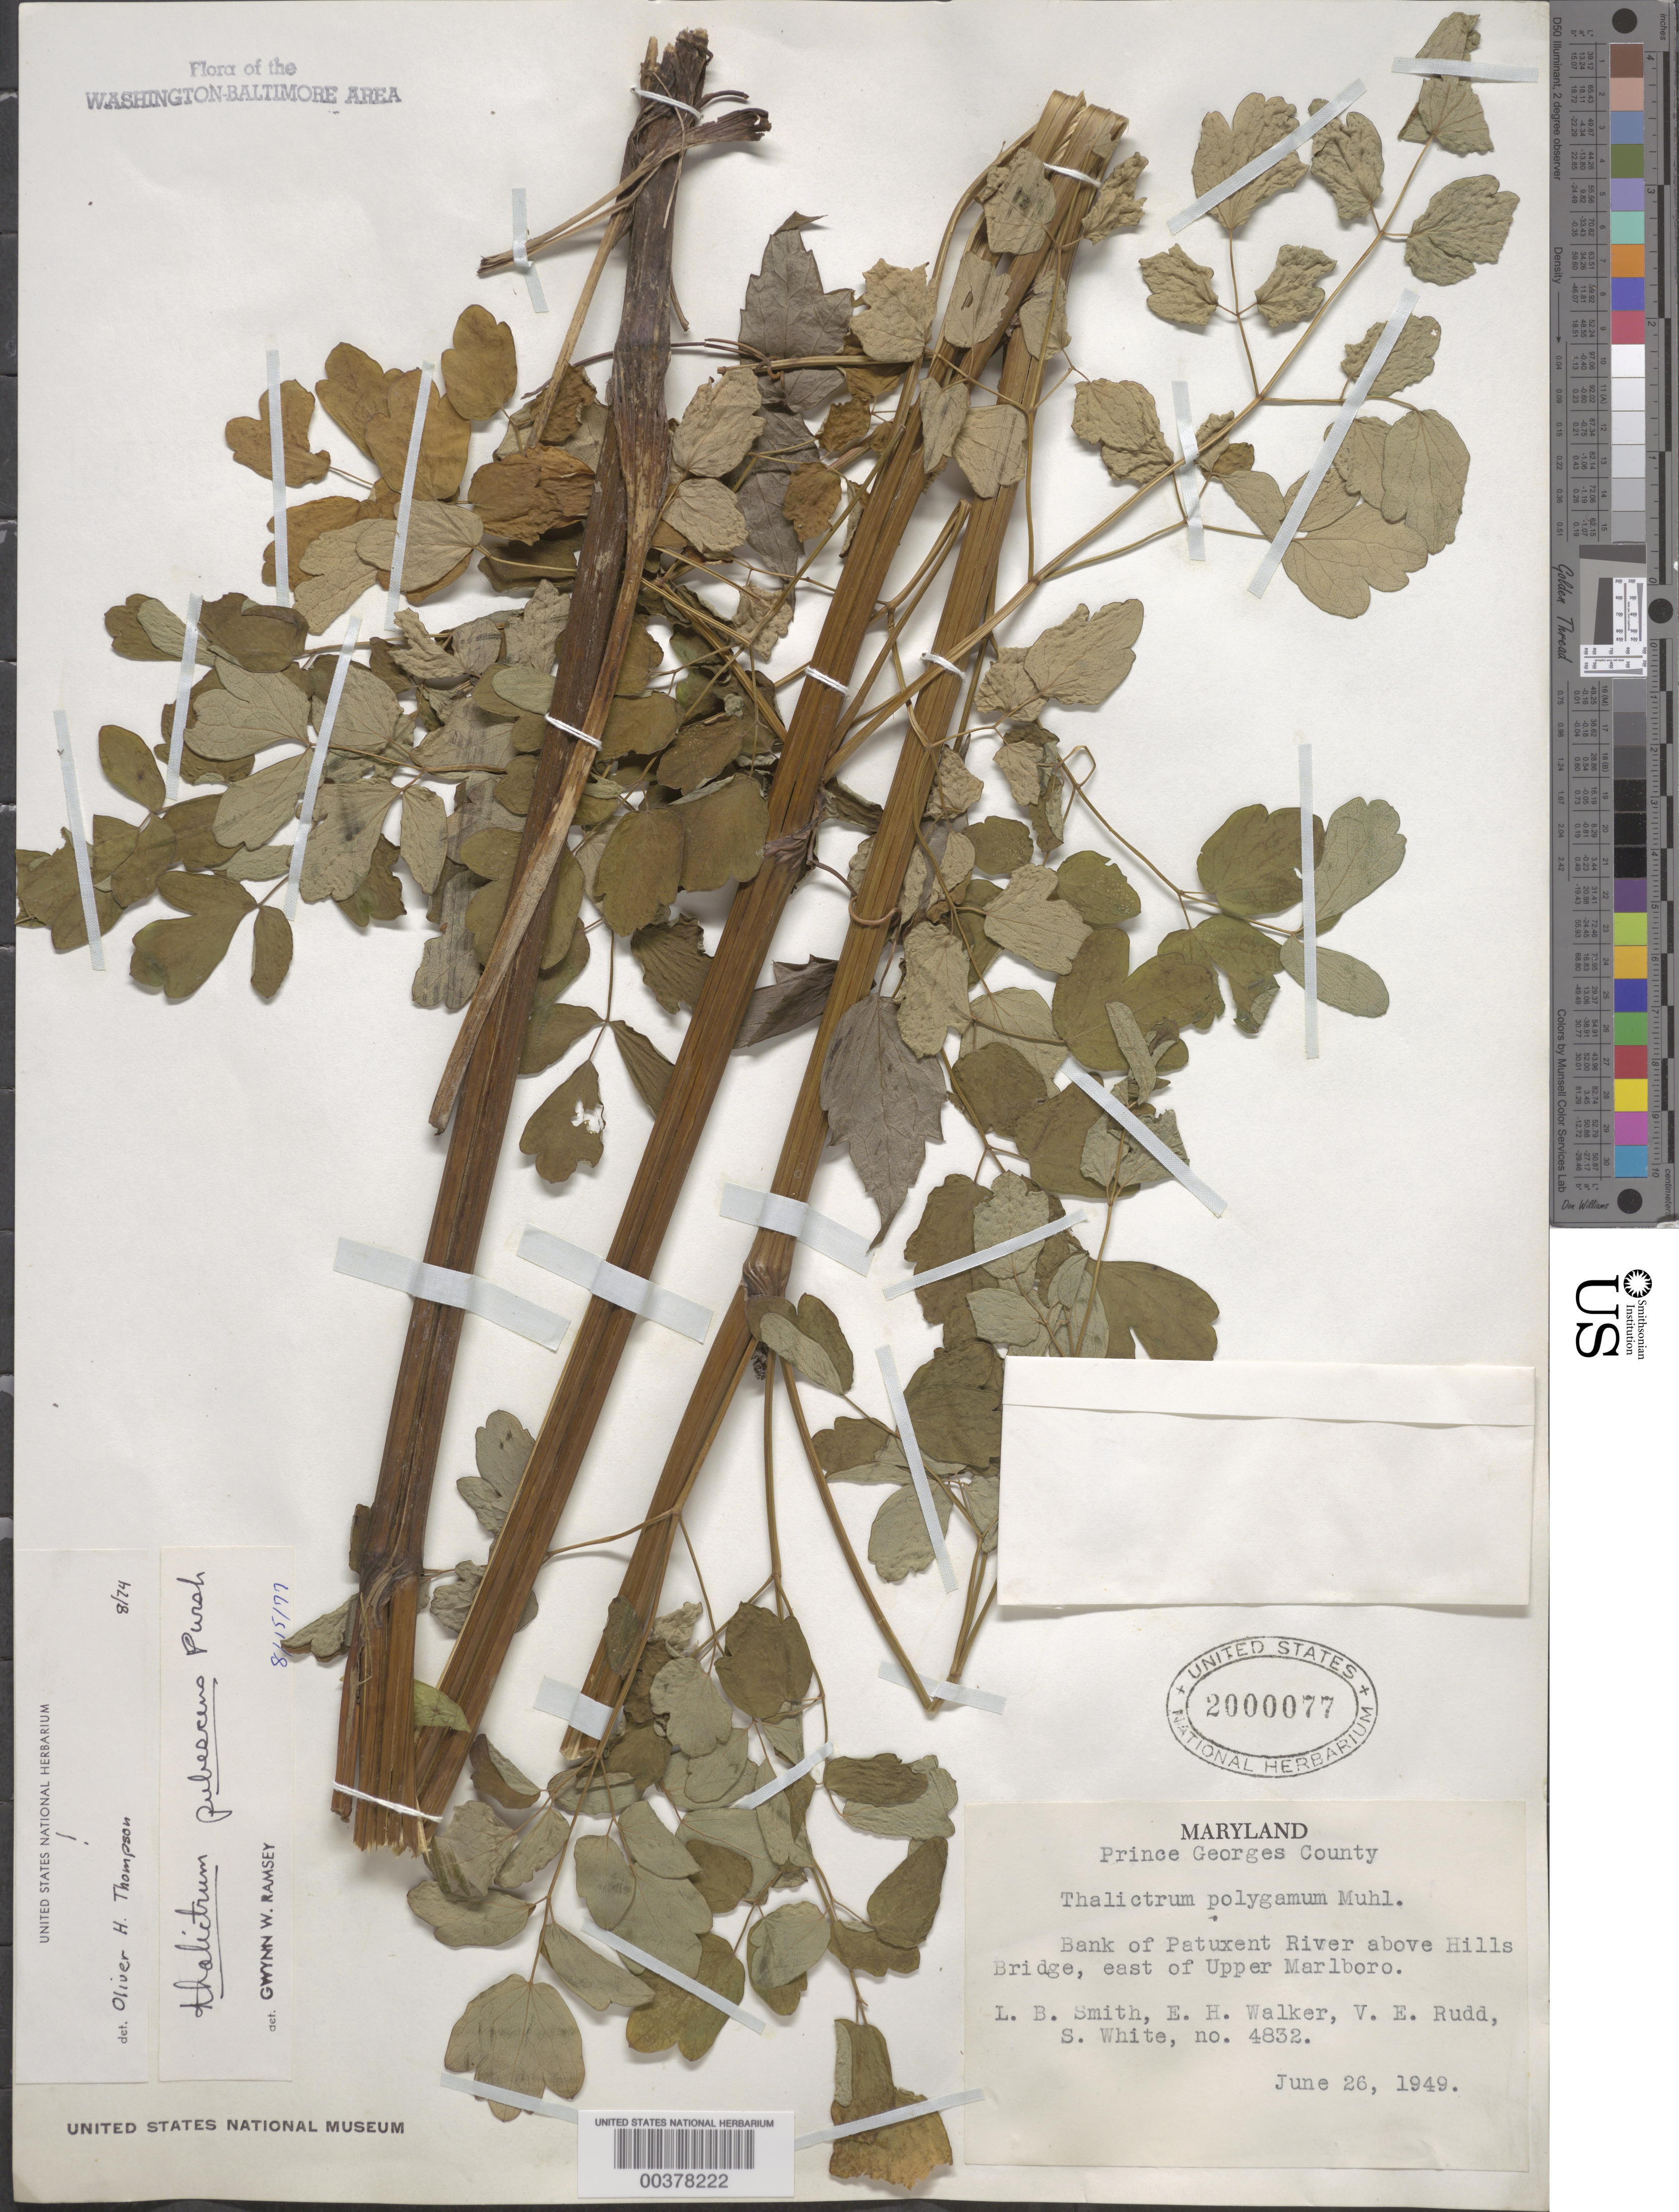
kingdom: Plantae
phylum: Tracheophyta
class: Magnoliopsida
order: Ranunculales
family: Ranunculaceae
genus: Thalictrum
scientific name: Thalictrum pubescens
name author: Pursh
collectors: L. Smith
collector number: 4832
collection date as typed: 26 Jun 1949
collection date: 1949-06-26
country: United States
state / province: Maryland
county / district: Prince George's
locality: Patuxent River above Hills Bridge, east of Upper Marlboro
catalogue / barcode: US 2000077